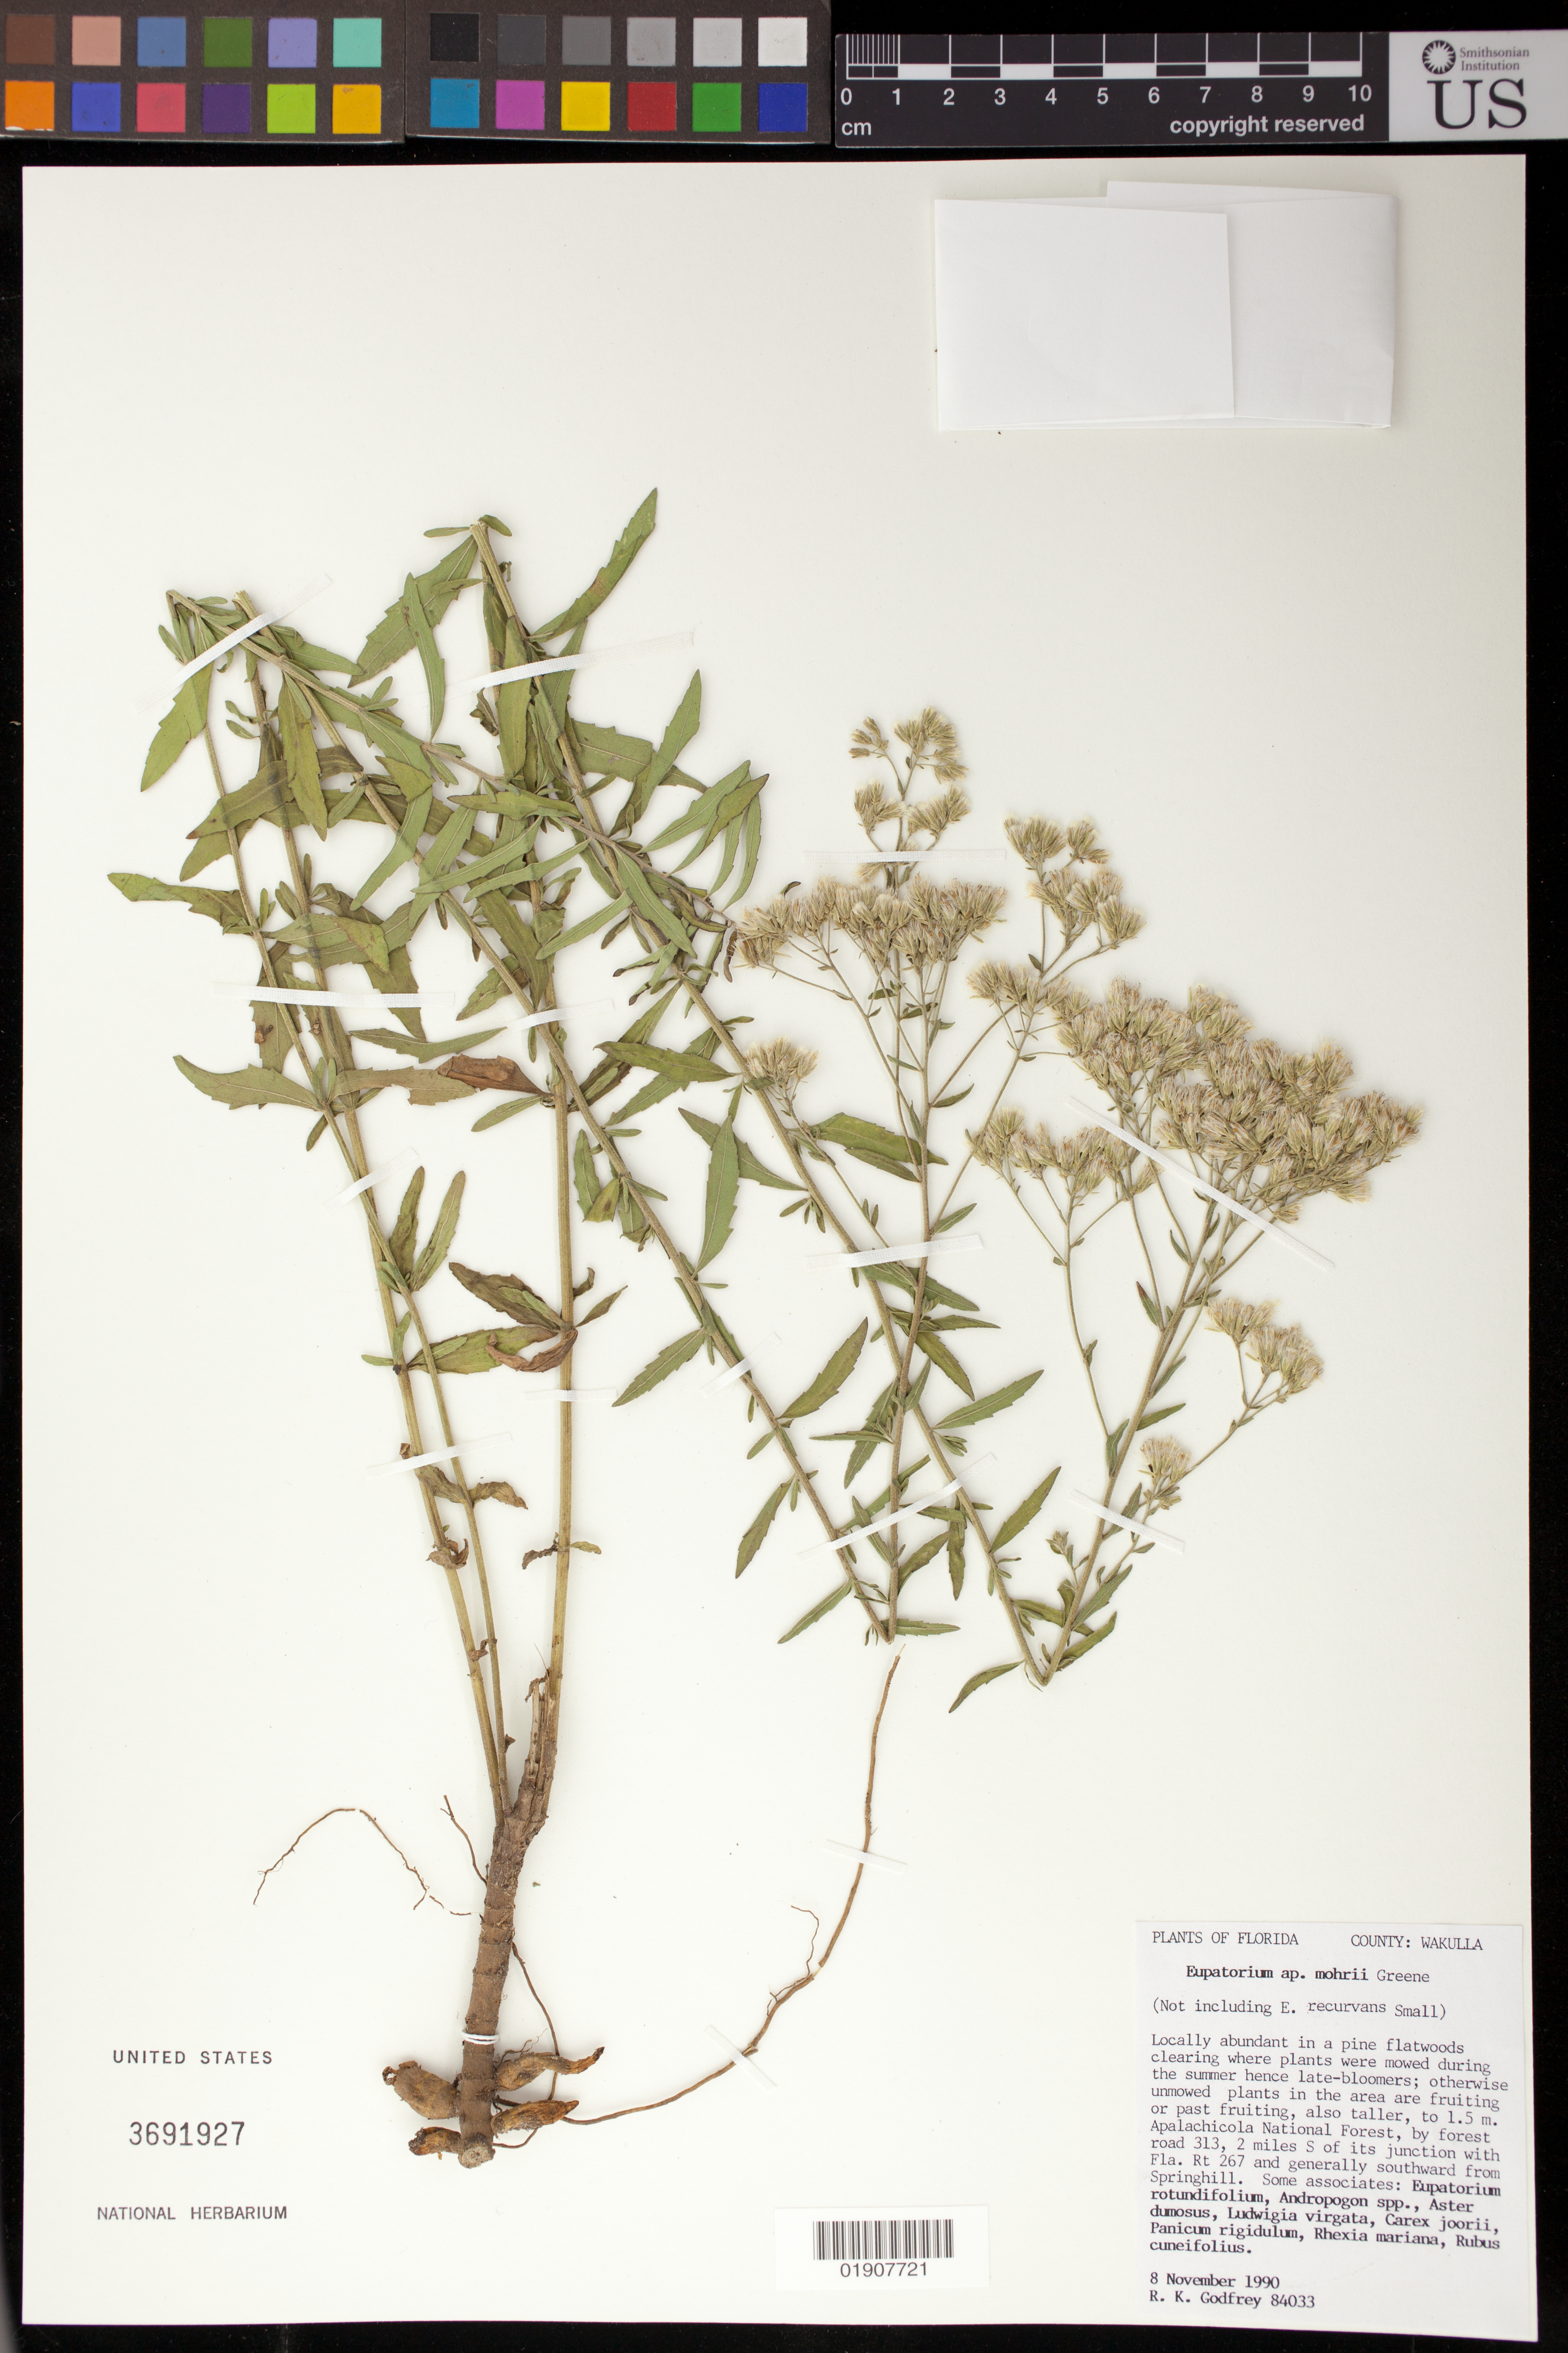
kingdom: Plantae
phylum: Tracheophyta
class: Magnoliopsida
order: Asterales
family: Asteraceae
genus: Eupatorium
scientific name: Eupatorium mohrii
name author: Greene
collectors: R. K. Godfrey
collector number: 84033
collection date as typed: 8 November 1990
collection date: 1990-11-08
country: United States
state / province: Florida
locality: Wakulia County, Apalachicola National Forest, by forest road 313, 2 miles S of its junction with Fla. Rt 267 and generally southward from Springhill.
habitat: In a pine flatwoods clearing where plants were mowed during the summer hence late-bloomers.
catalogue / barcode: US 3691927